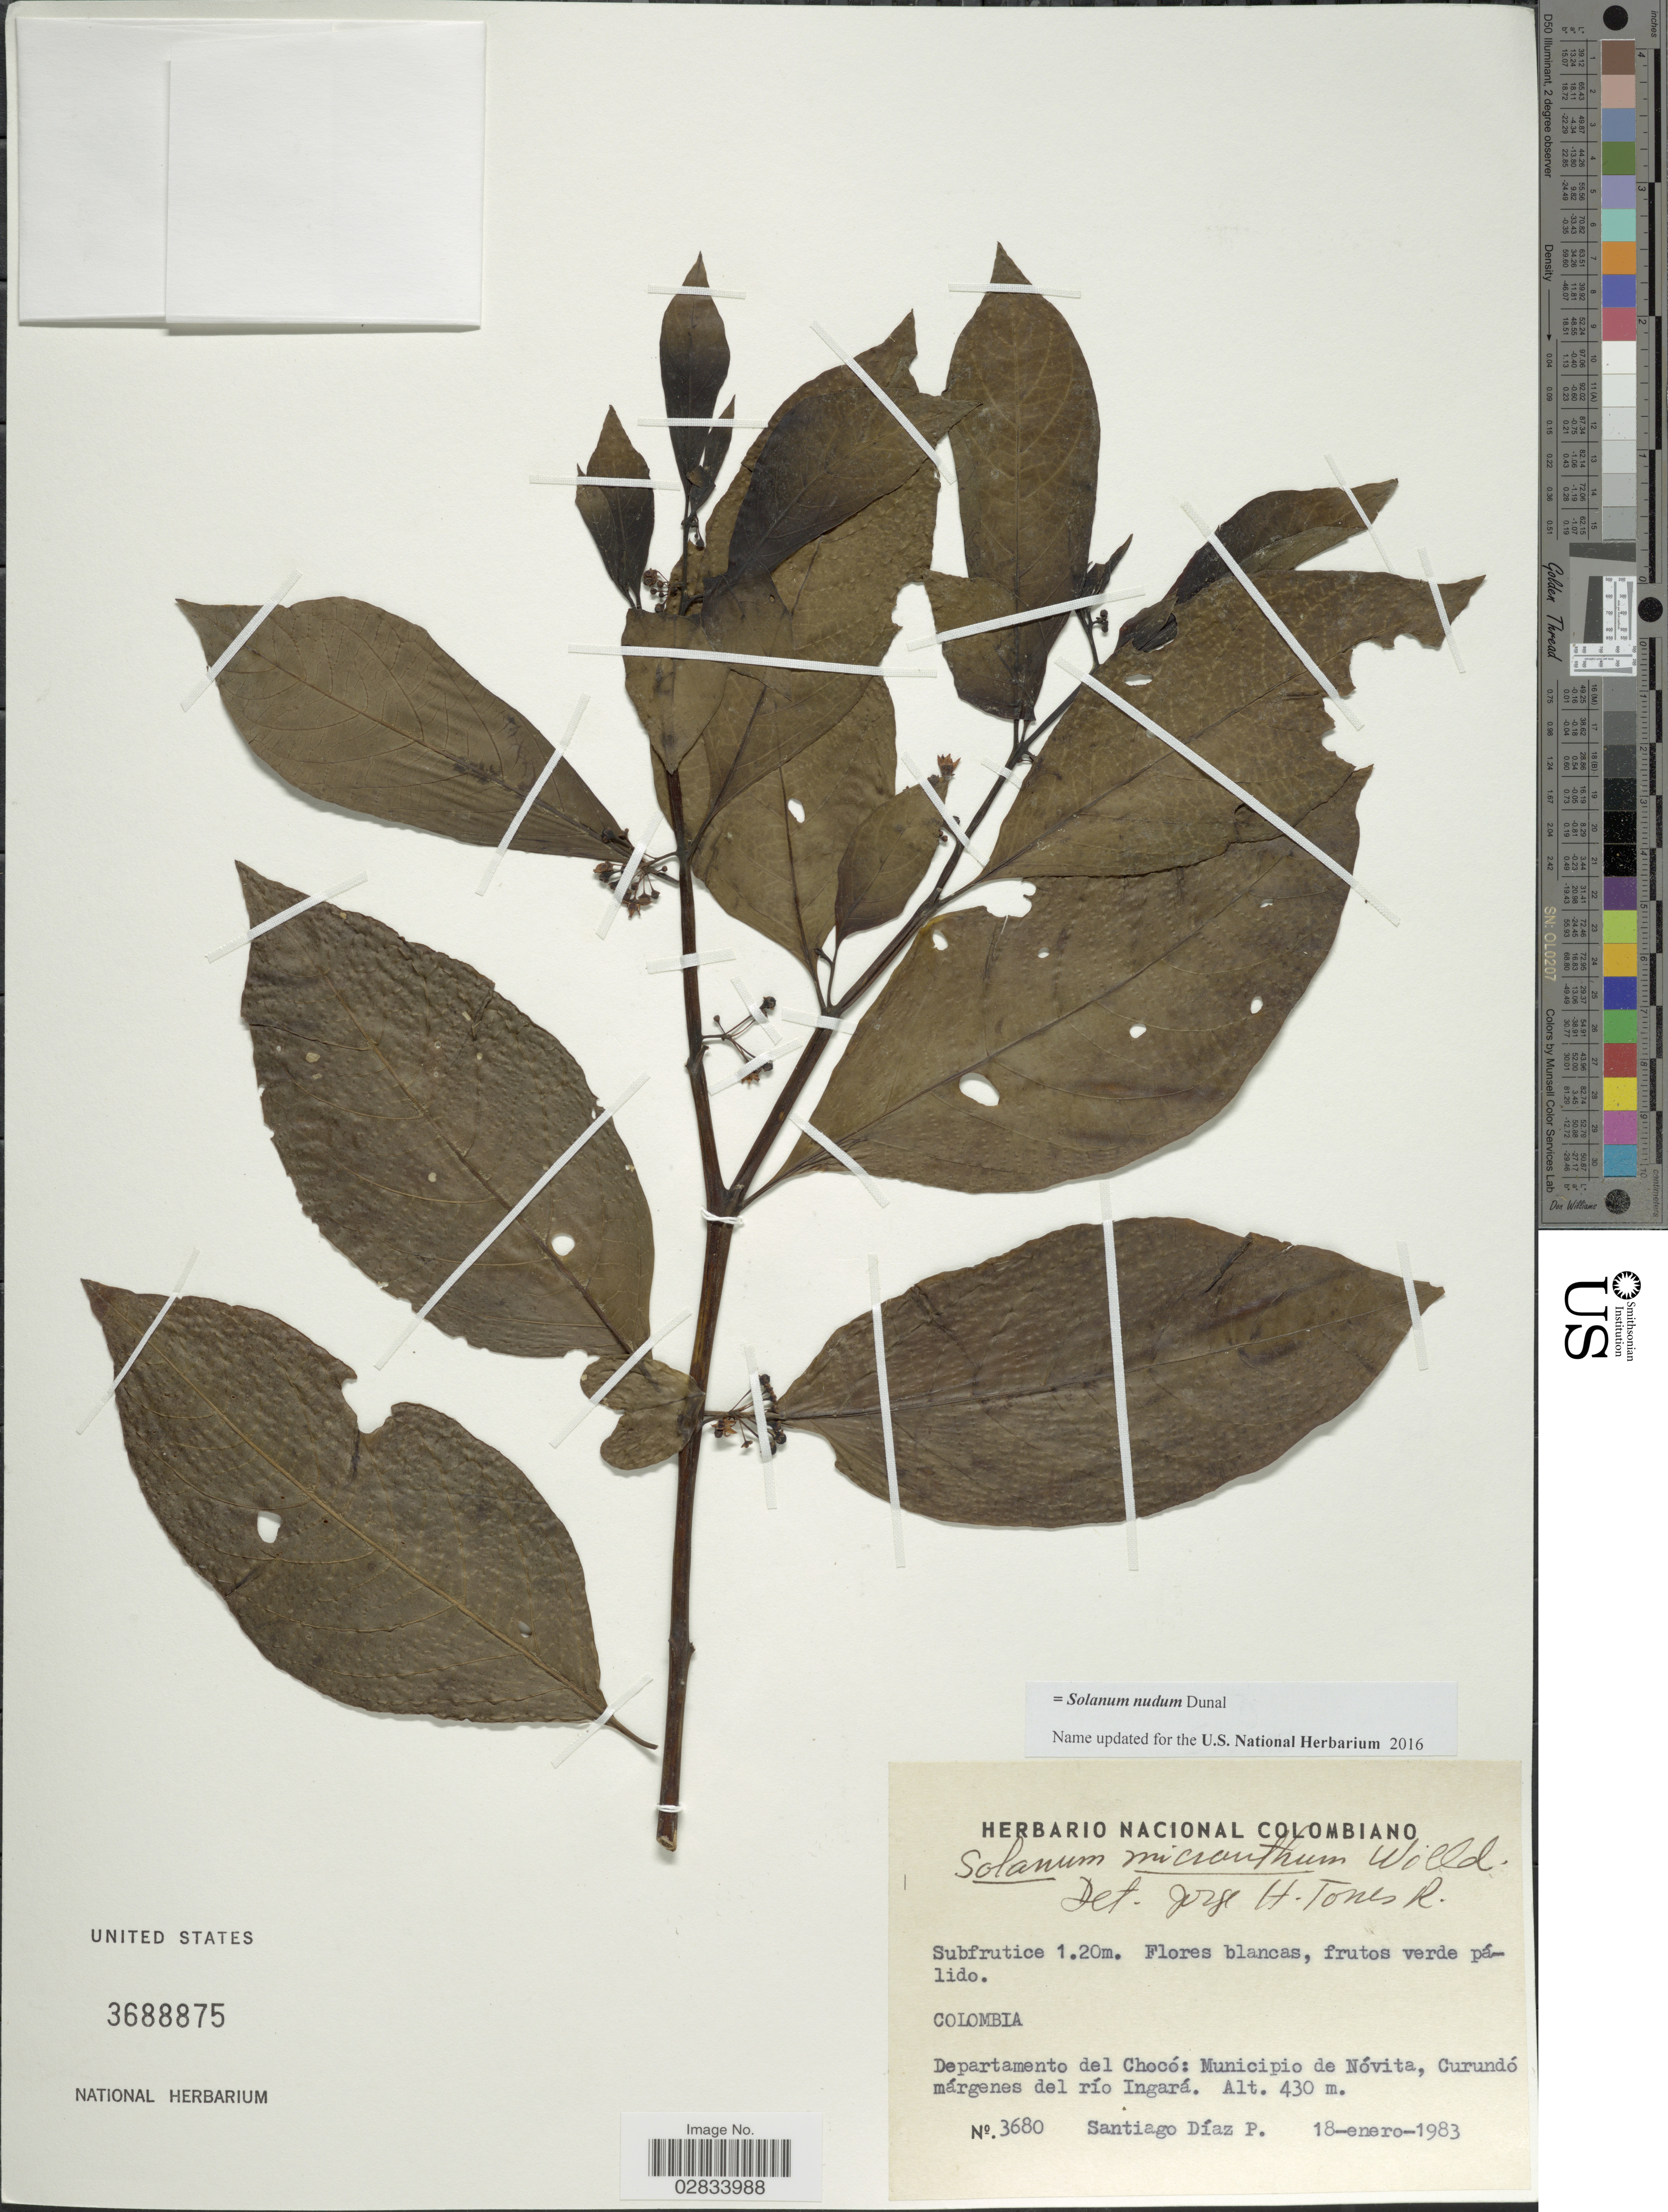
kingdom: Plantae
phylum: Tracheophyta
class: Magnoliopsida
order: Solanales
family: Solanaceae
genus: Solanum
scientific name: Solanum nudum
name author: Dunal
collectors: S. Diaz P.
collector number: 3680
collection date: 1983-01-18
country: Colombia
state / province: Chocó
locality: Departamento del Chocó: Municipio de Nóvita, Curundó márgenes del río Ingará.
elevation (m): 430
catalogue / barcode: US 3688875